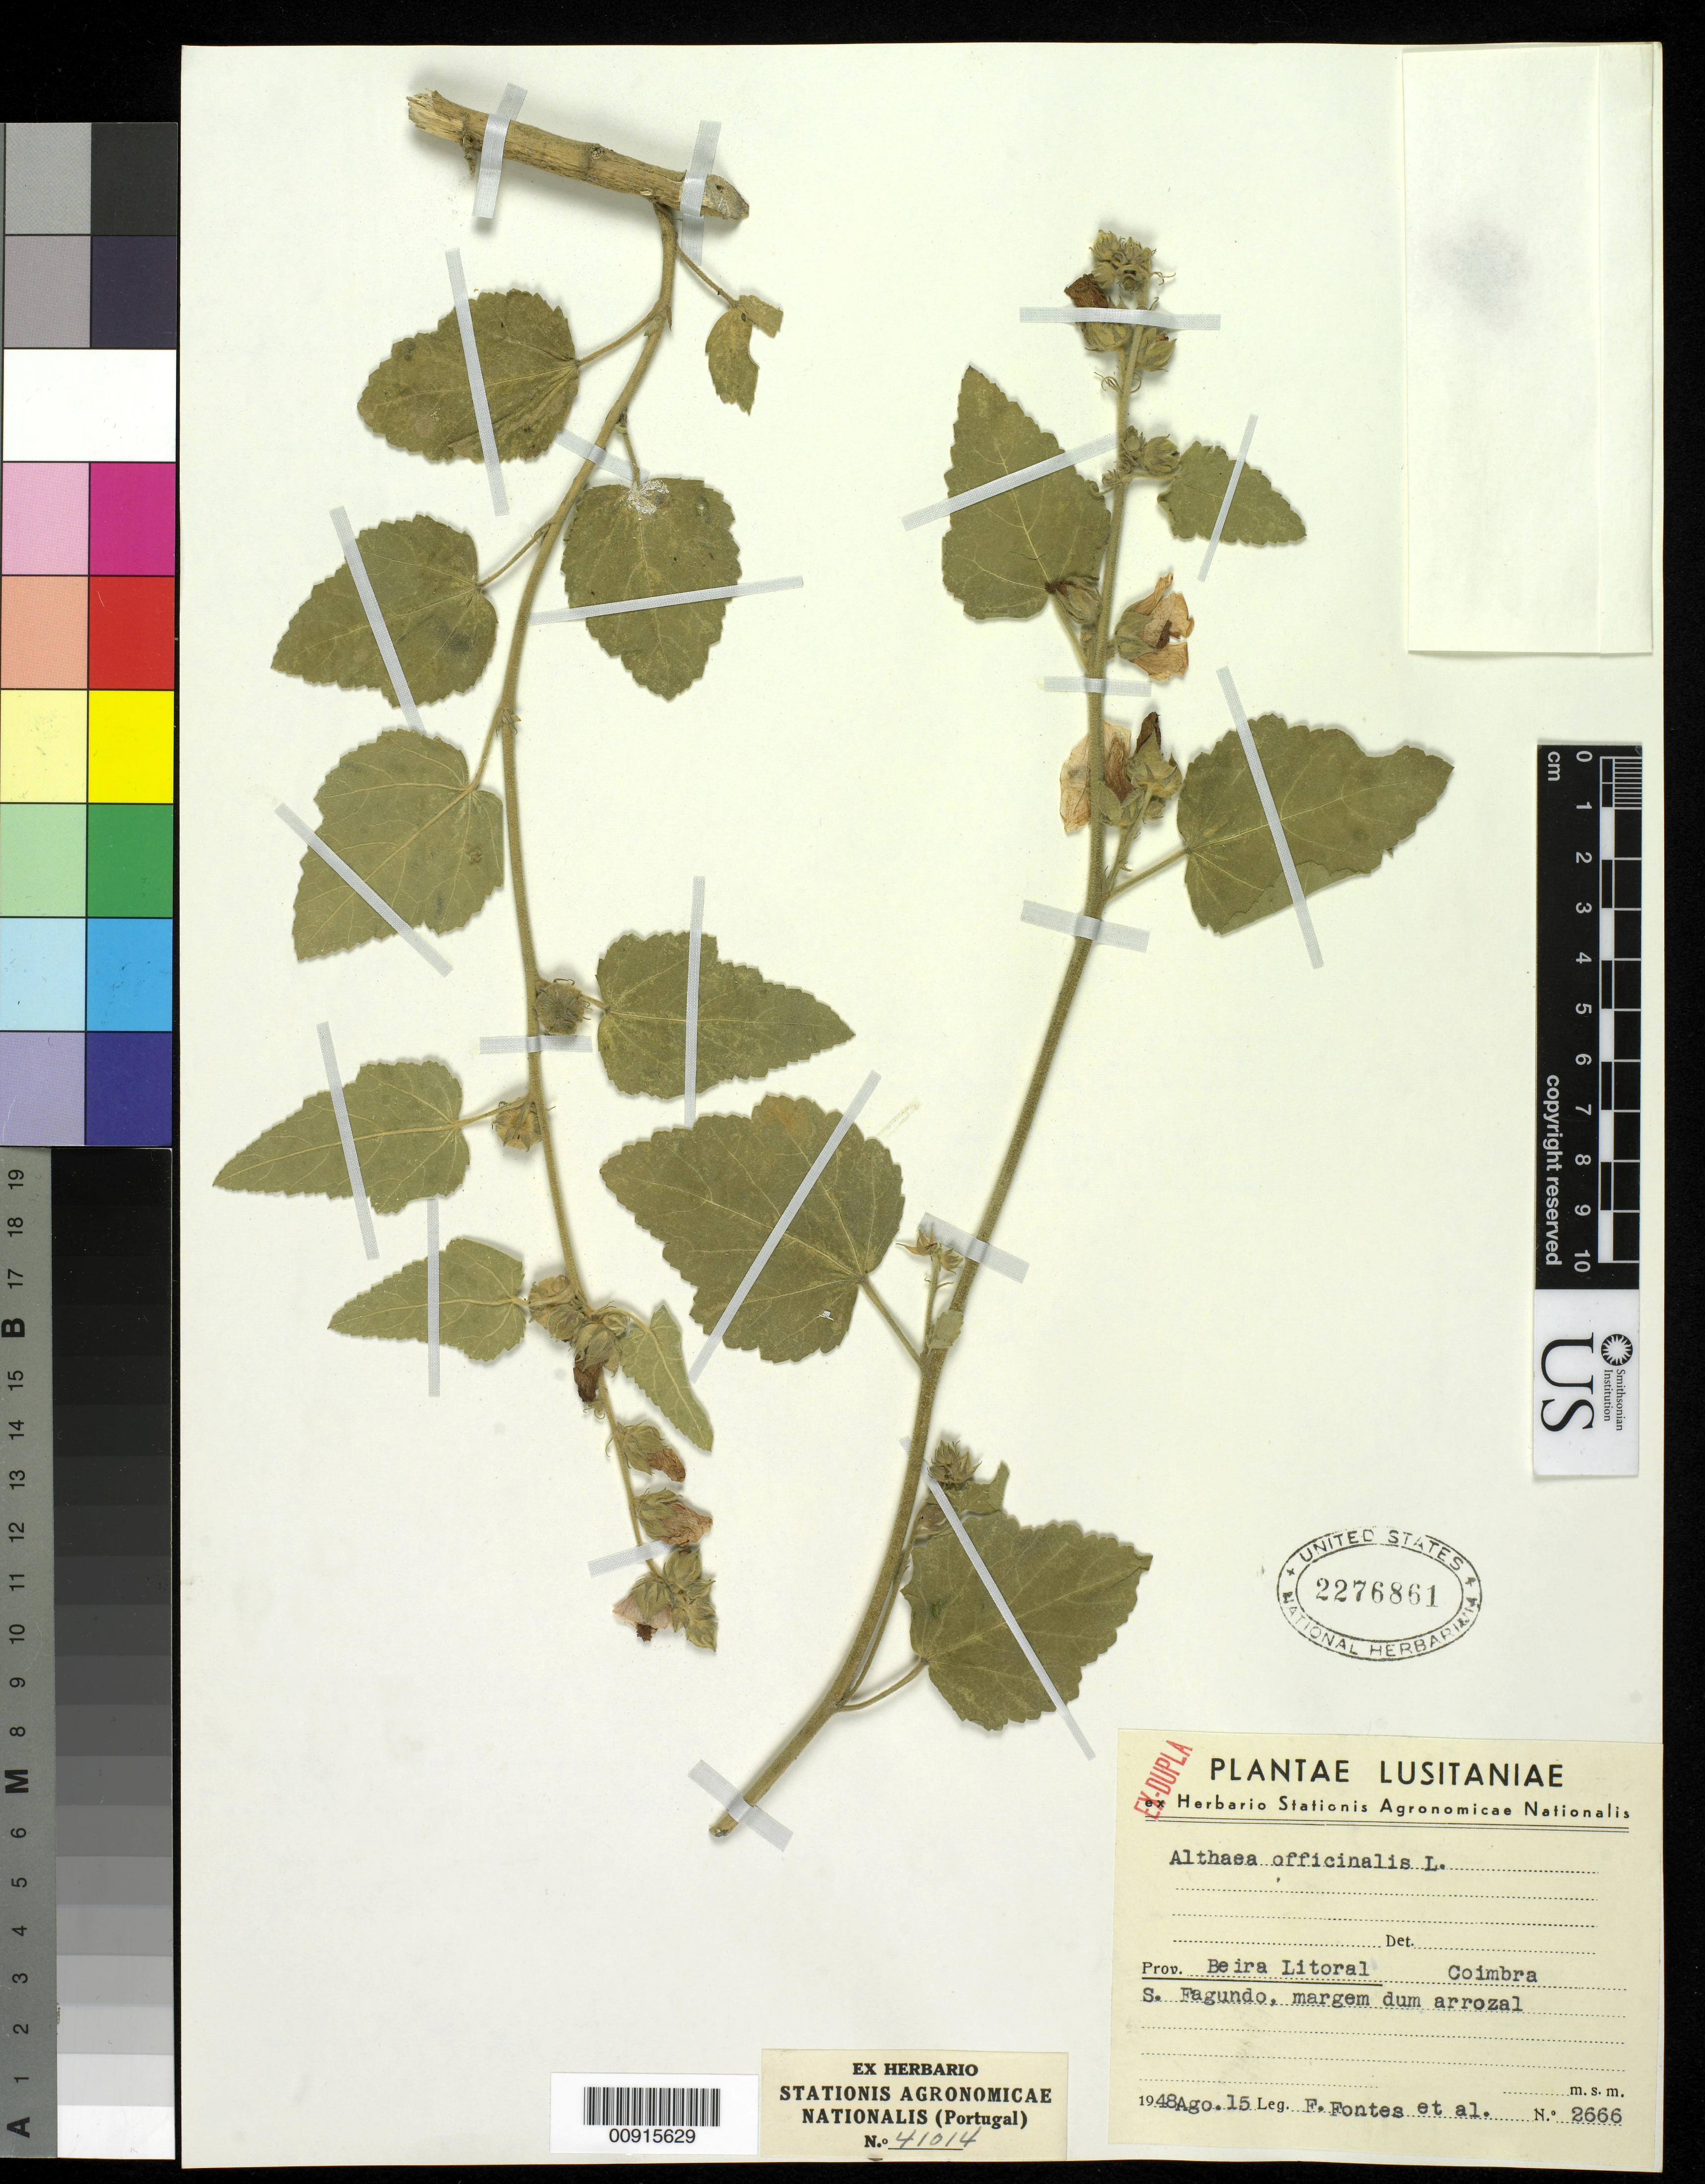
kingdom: Plantae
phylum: Tracheophyta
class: Magnoliopsida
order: Malvales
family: Malvaceae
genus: Althaea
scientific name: Althaea officinalis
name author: L.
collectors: F. C. Fontes et al.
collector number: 2666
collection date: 1948-08-15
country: Portugal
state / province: Coimbra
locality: Coimbra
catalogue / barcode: US 2276861